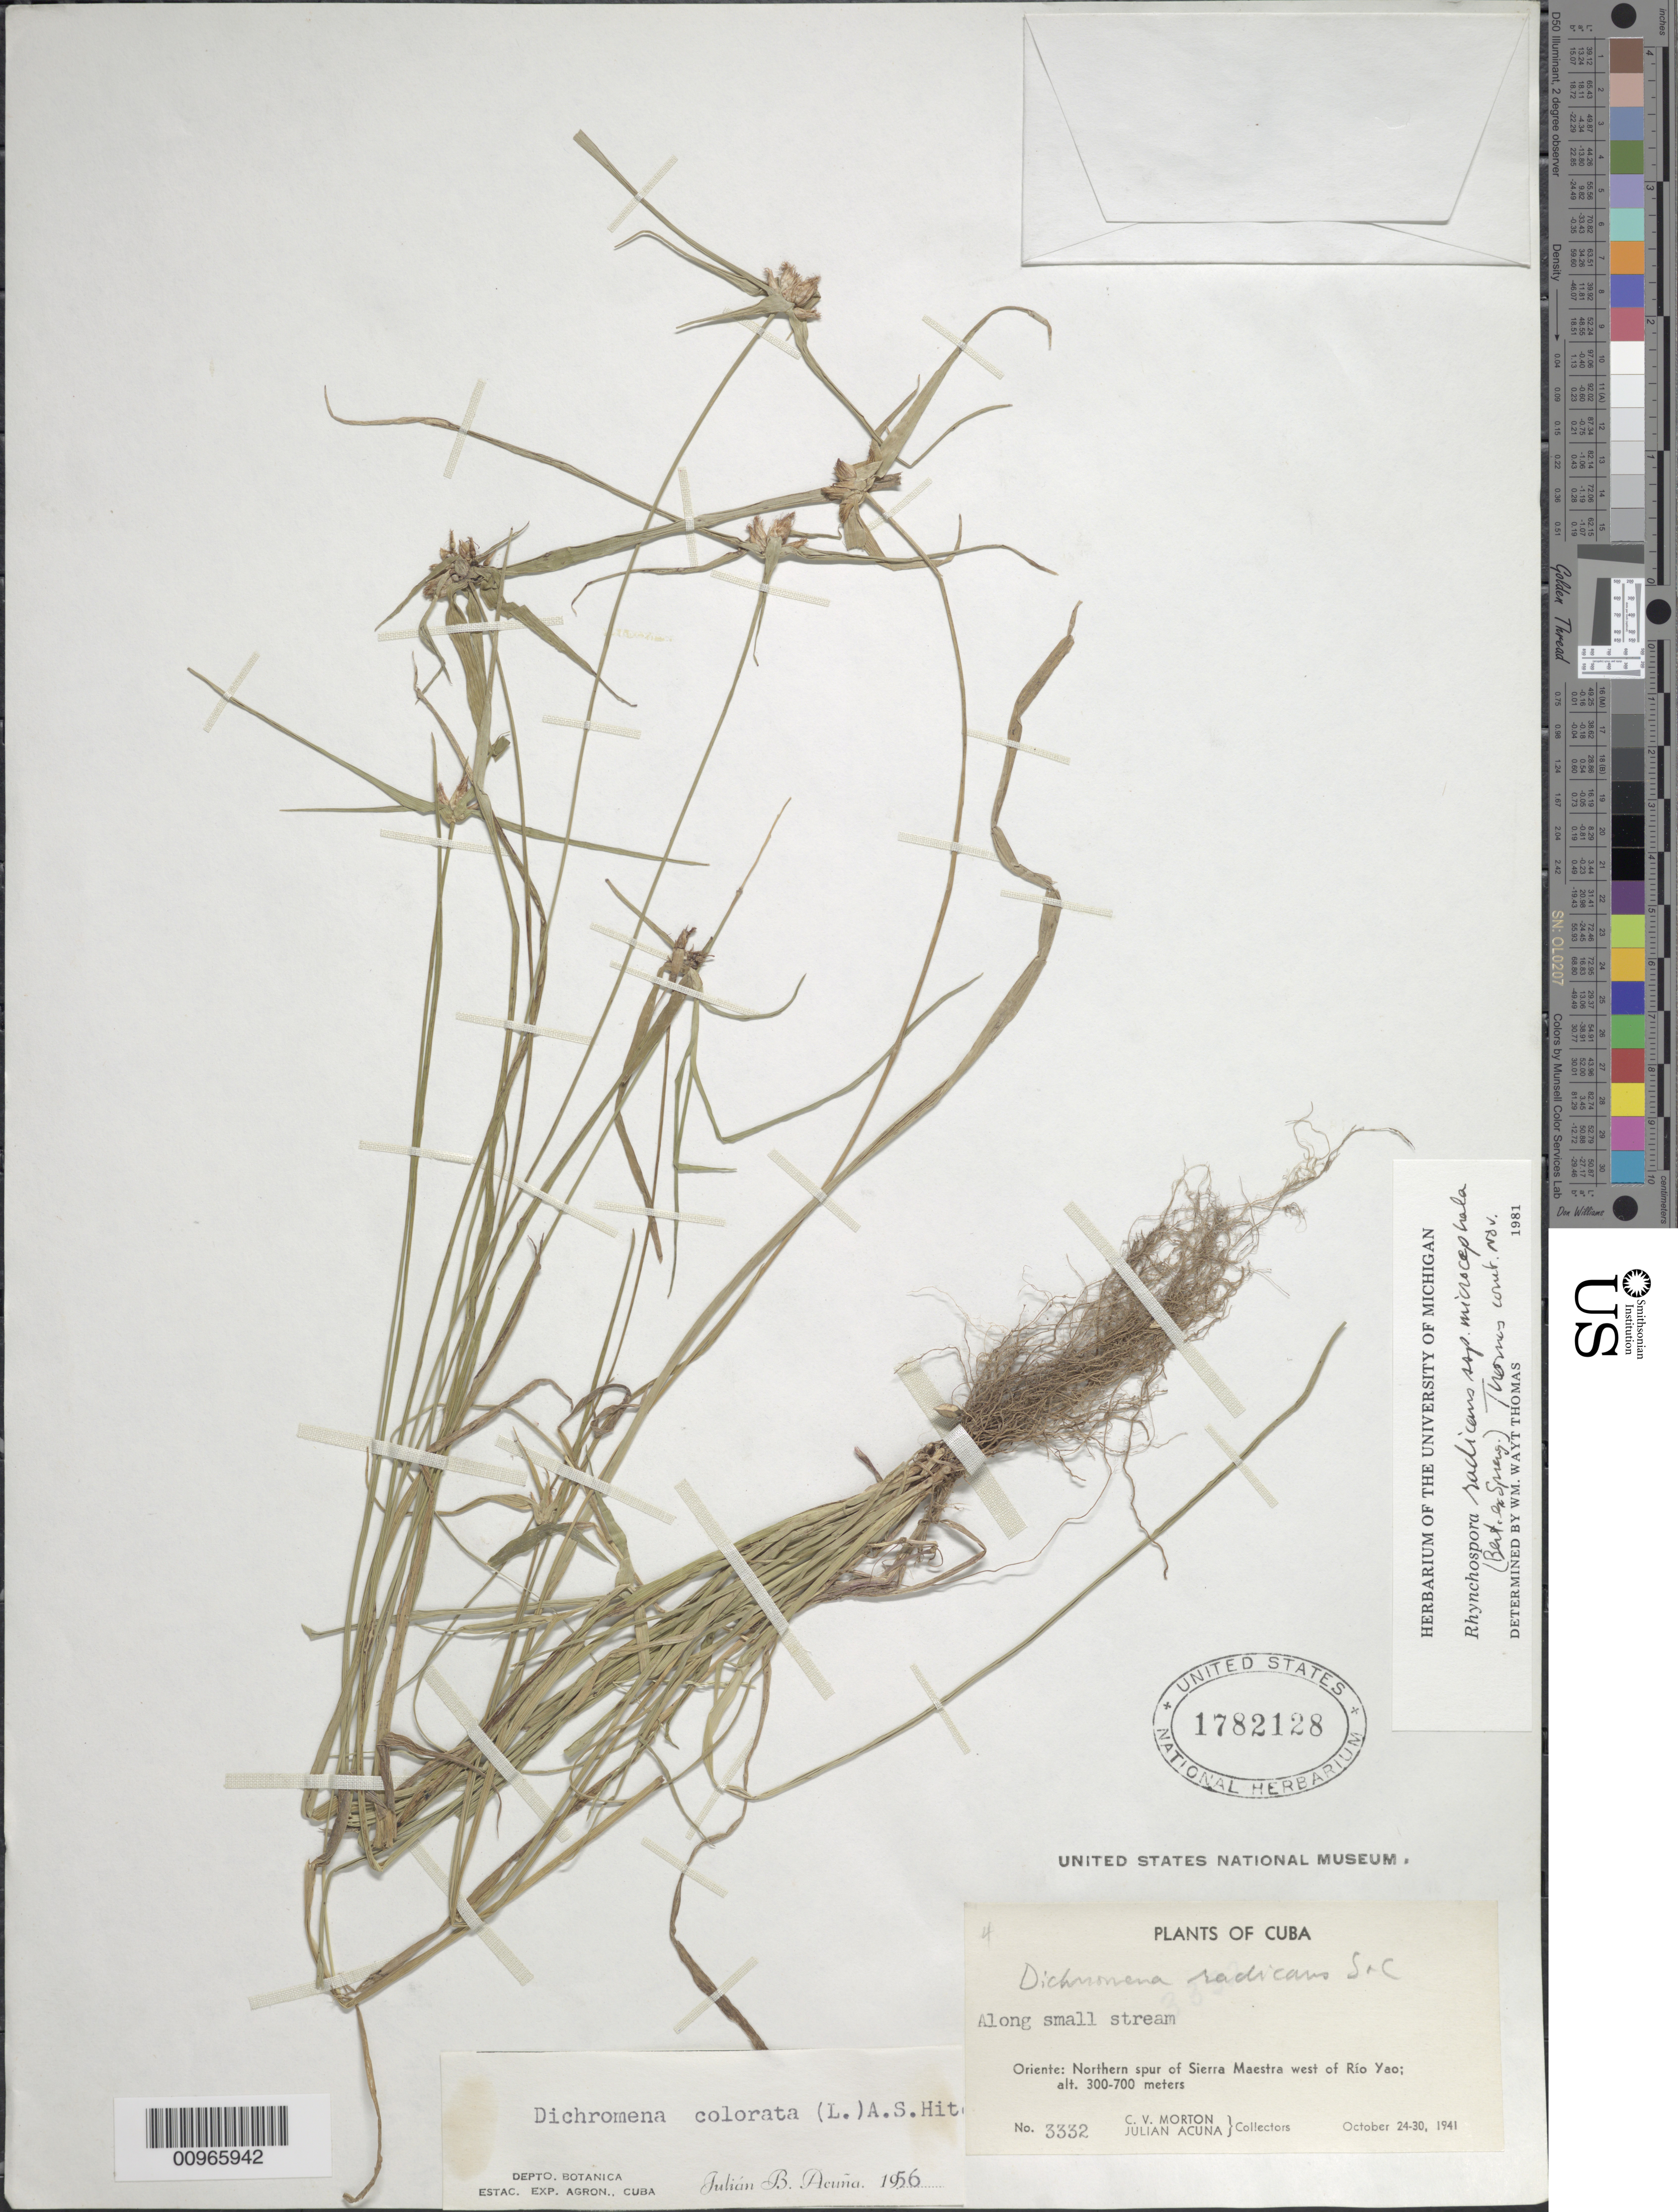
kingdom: Plantae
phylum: Tracheophyta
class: Liliopsida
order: Poales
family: Cyperaceae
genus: Rhynchospora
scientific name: Rhynchospora radicans subsp. microcephala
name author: (Bertero ex Spreng.) W.W. Thomas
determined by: Thomas, W. W.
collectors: C. V. Morton & J. Acuña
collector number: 3332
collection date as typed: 24 Oct 1941 to 30 Oct 1941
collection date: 1941-10-24/1941-10-30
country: Cuba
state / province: Oriente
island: Cuba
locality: Northern spur of Sierra Maestra, west of Río Yao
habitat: Along small stream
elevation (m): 300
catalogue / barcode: US 1782128